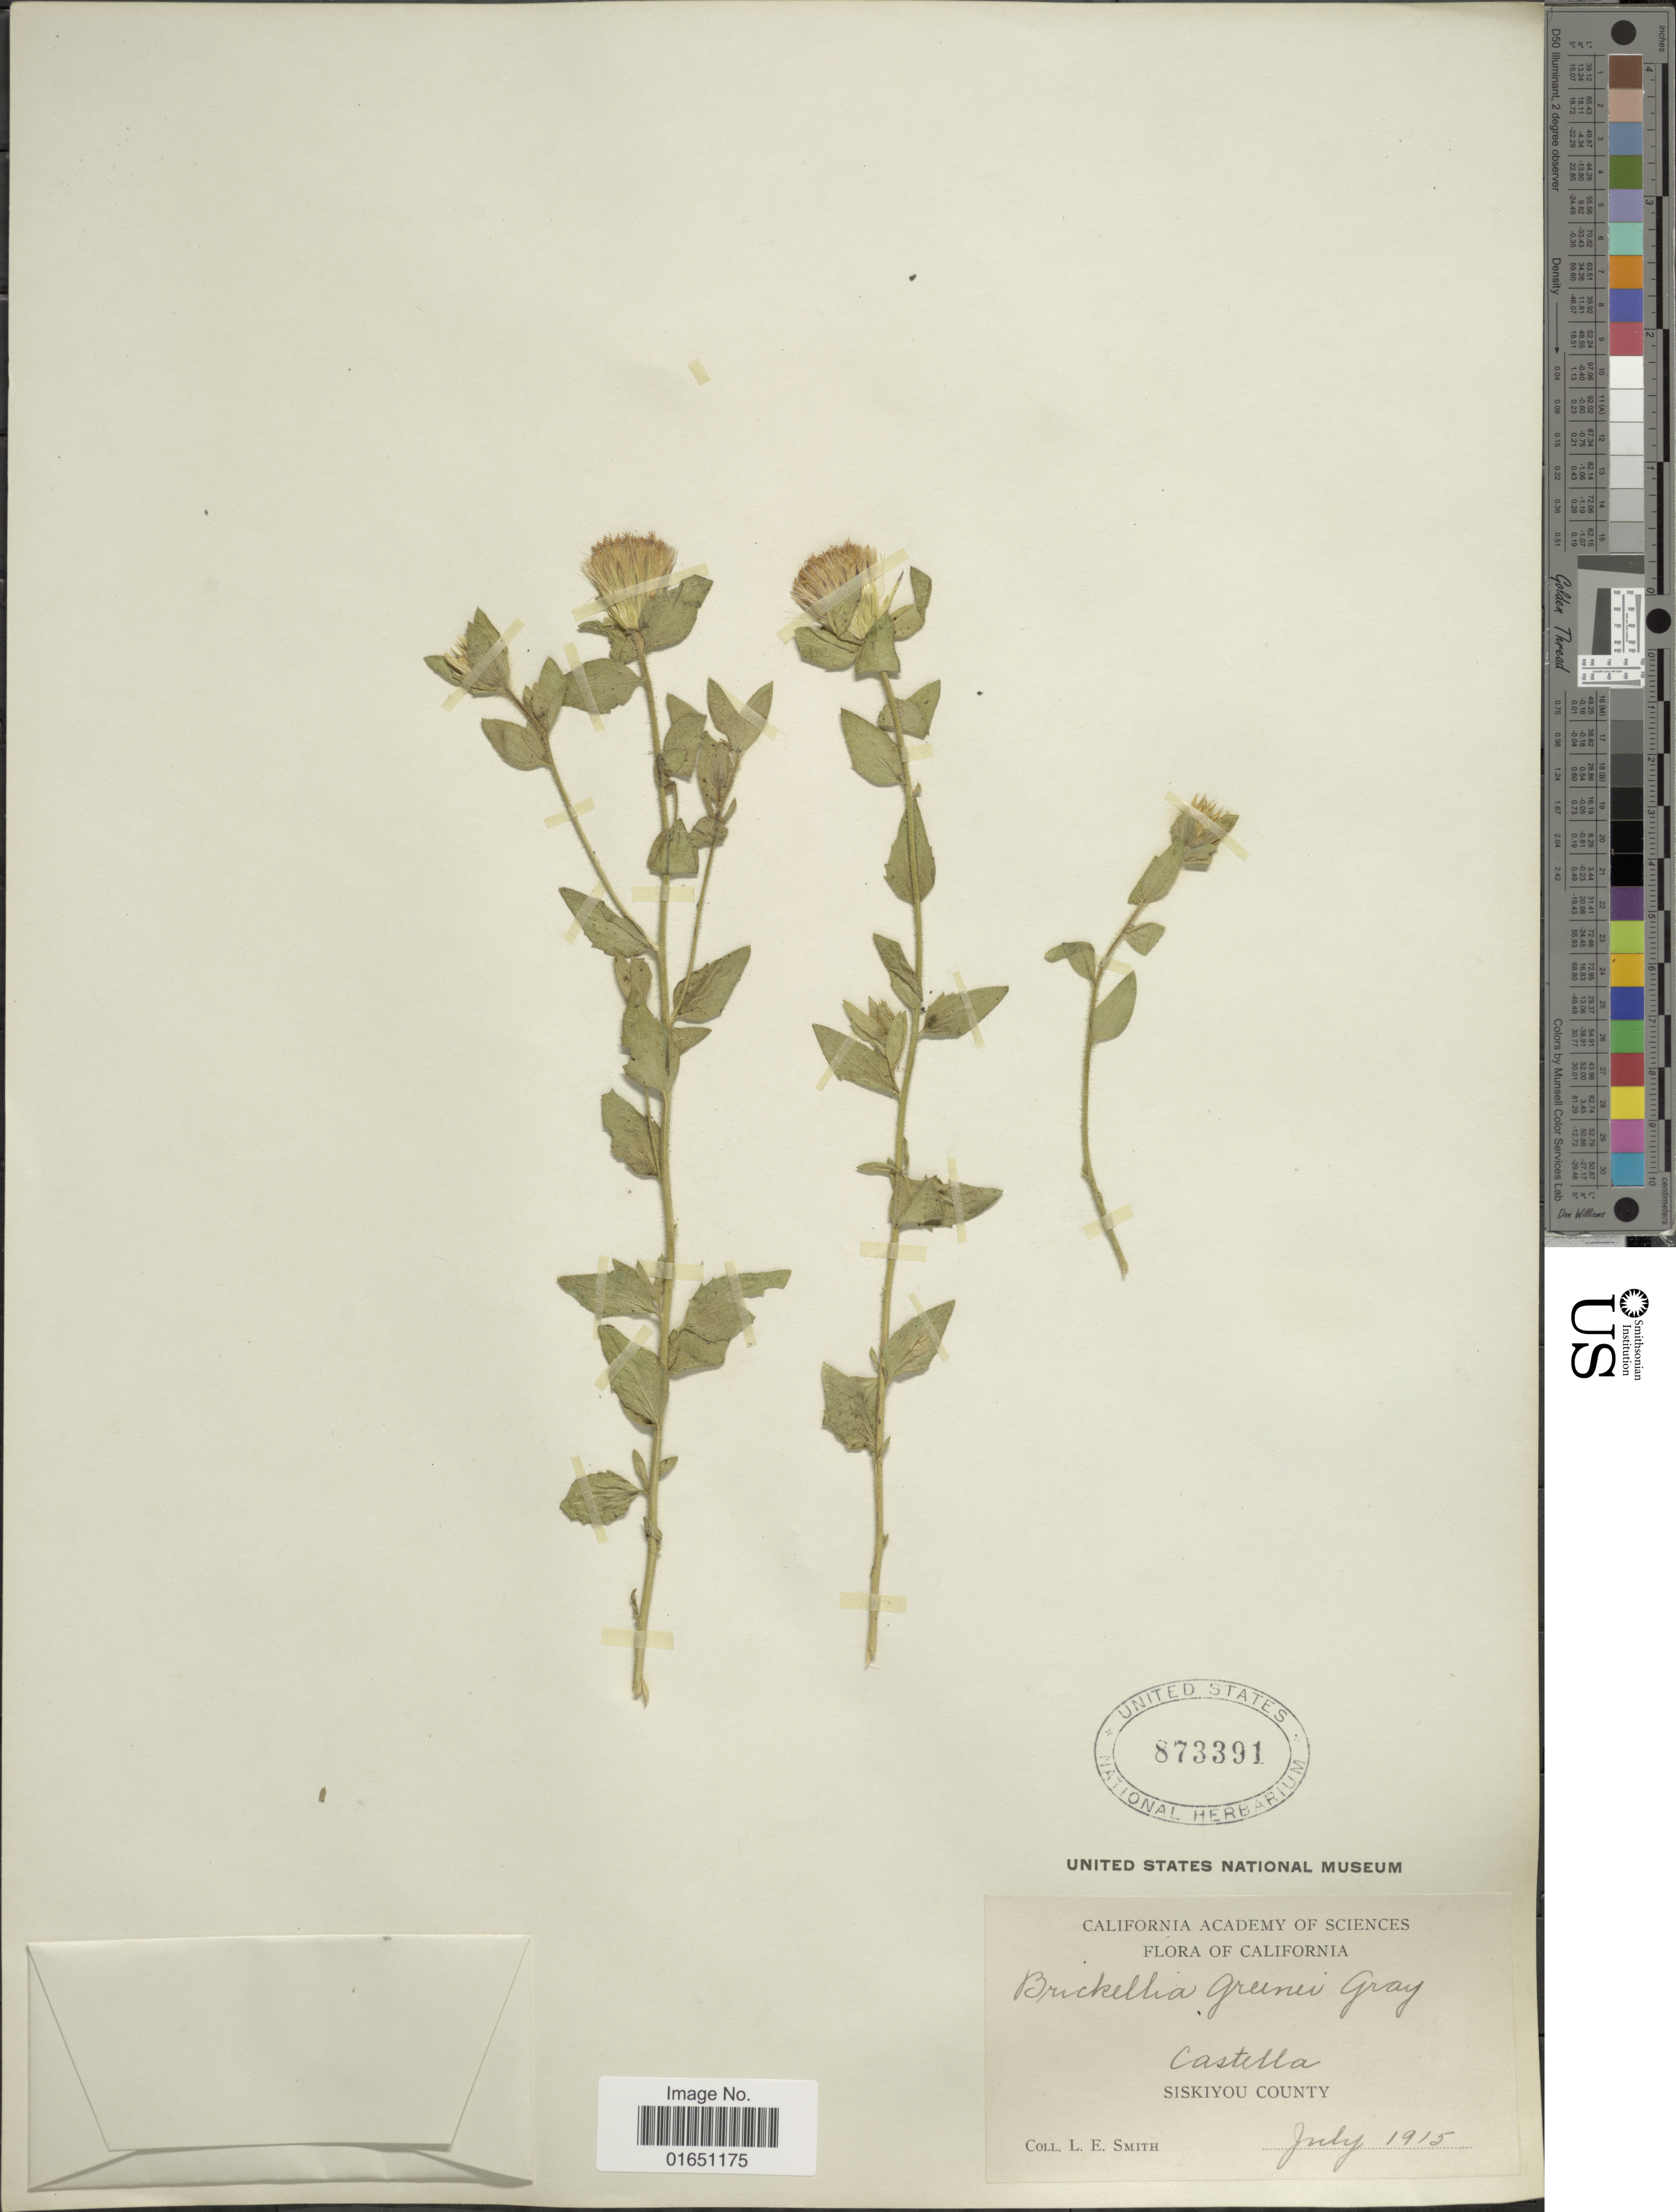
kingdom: Plantae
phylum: Tracheophyta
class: Magnoliopsida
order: Asterales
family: Asteraceae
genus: Brickellia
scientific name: Brickellia greenei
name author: A. Gray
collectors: L. E. Smith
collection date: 1915-07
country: United States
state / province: California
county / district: Siskiyou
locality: Castella, Siskiyou County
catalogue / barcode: US 873391